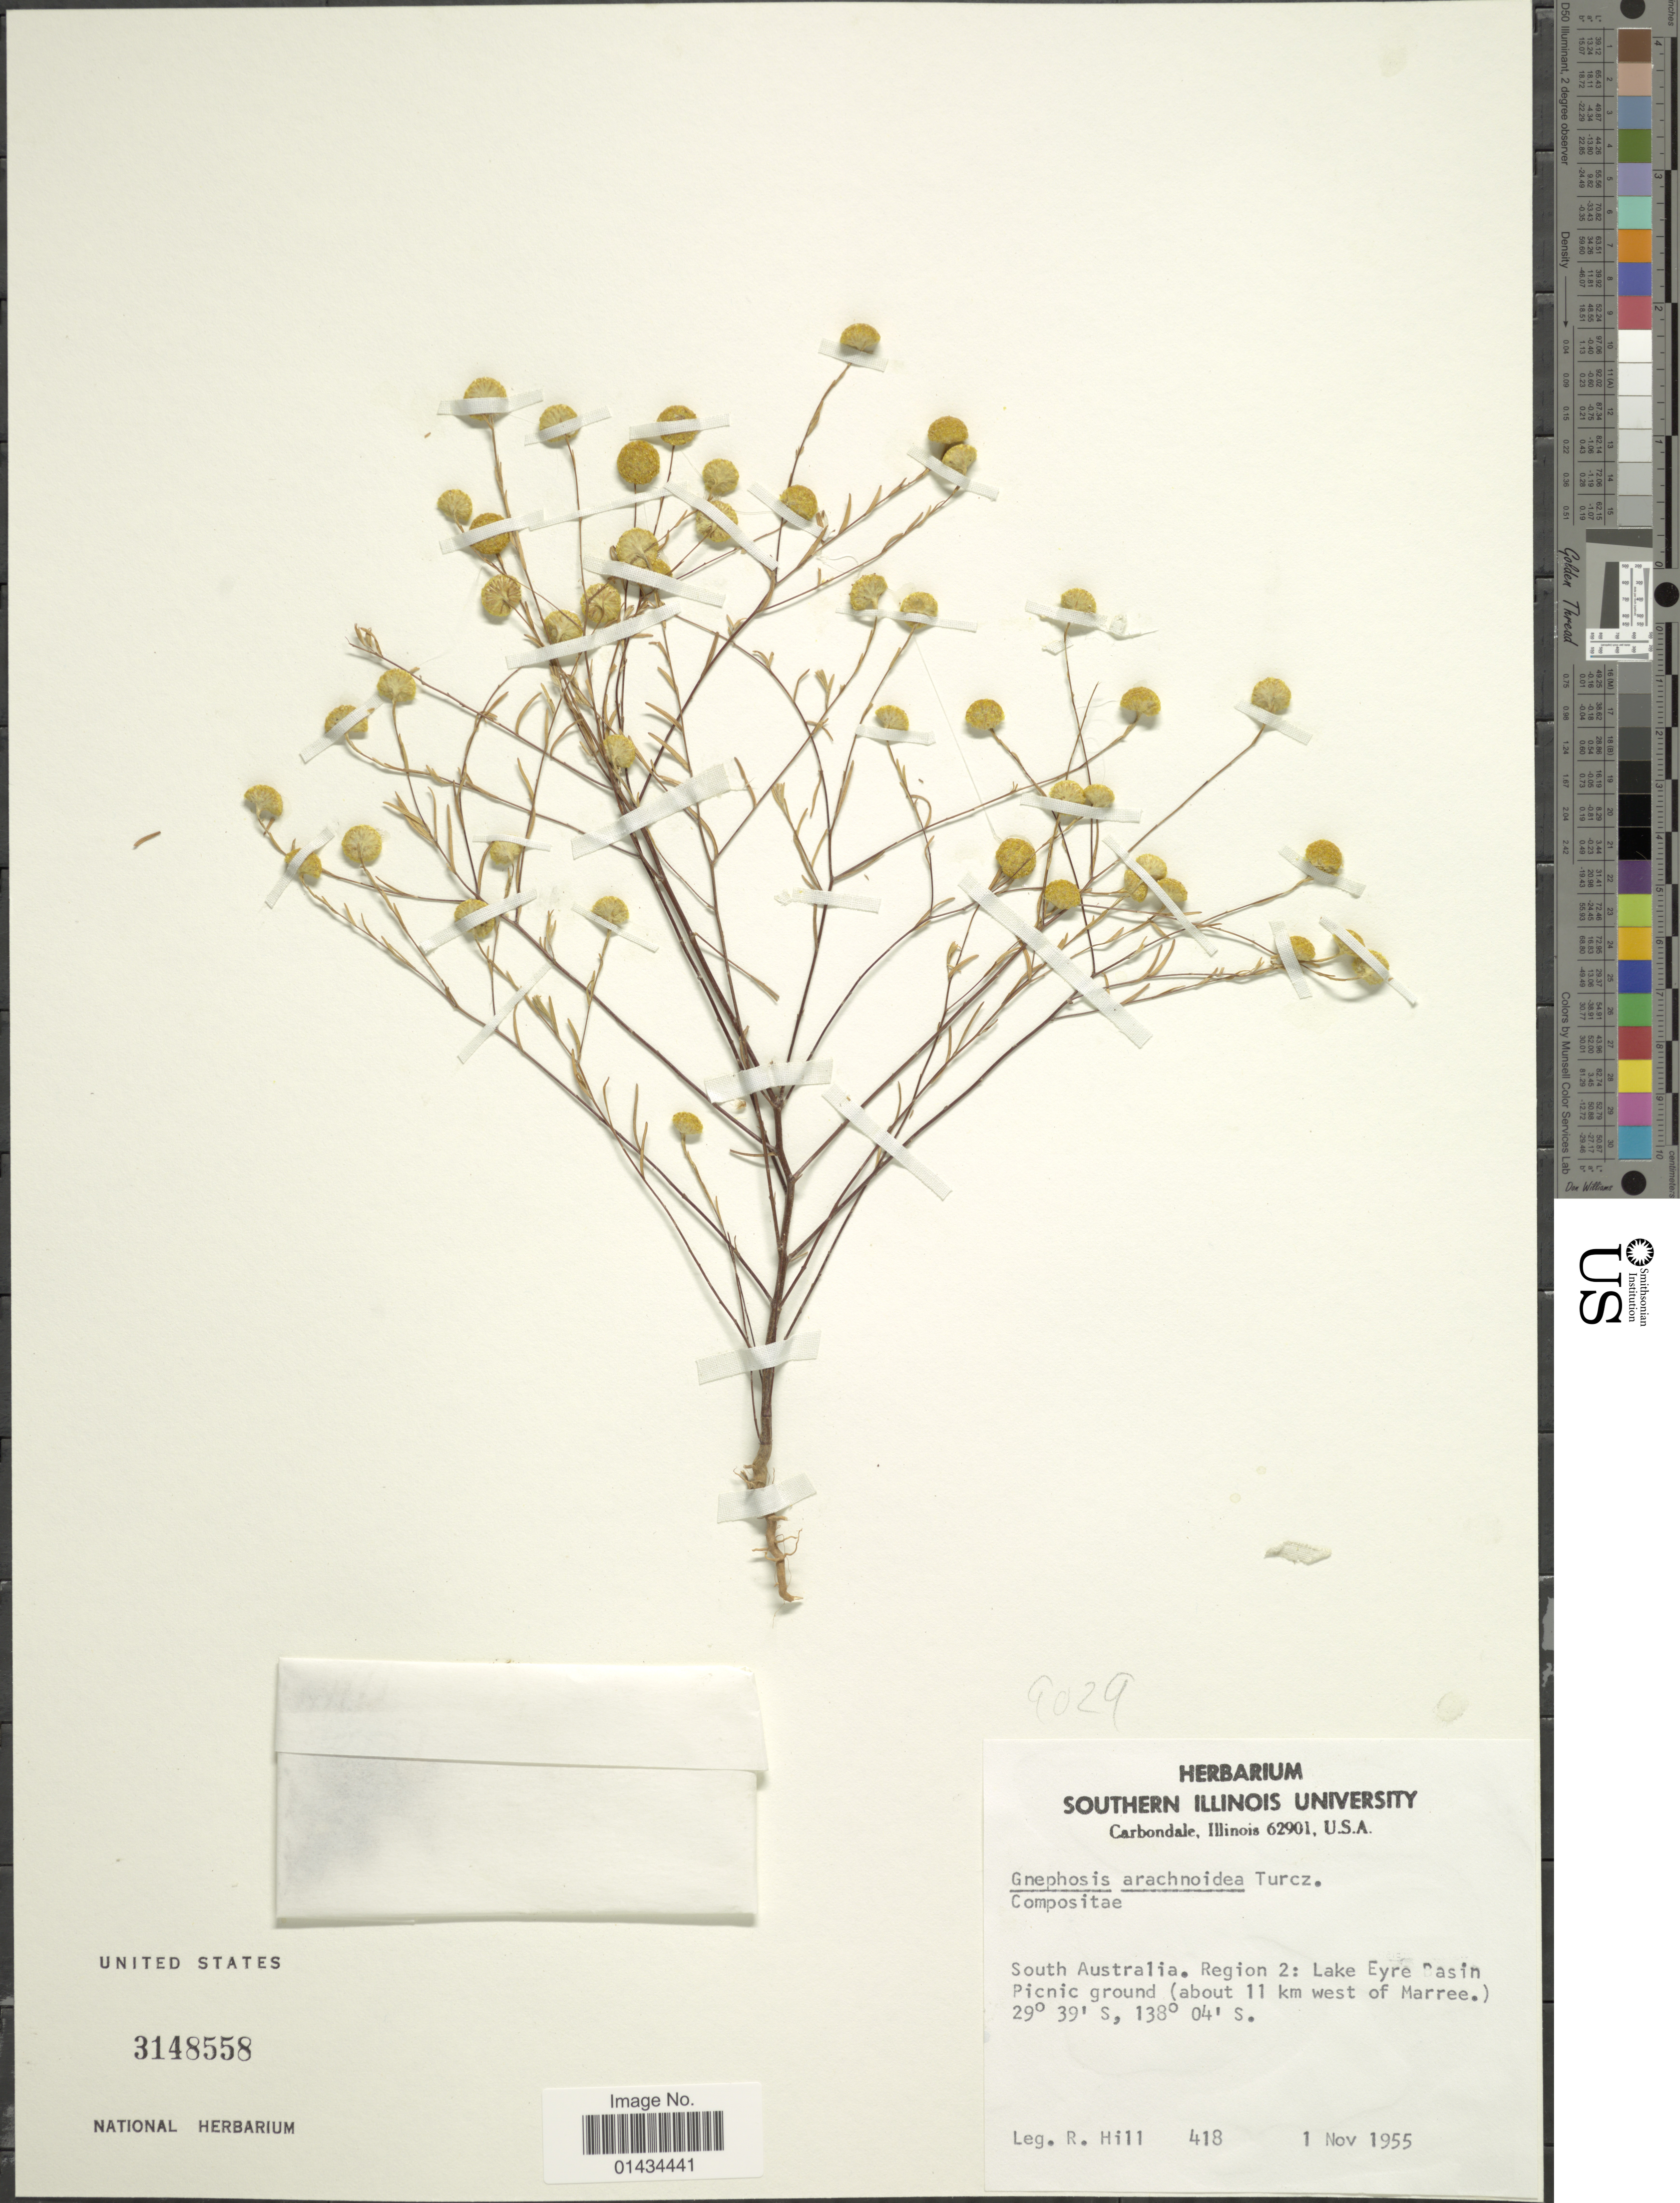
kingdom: Plantae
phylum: Tracheophyta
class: Magnoliopsida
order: Asterales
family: Asteraceae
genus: Gnephosis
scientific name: Gnephosis arachnoidea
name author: Turcz.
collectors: R. Hill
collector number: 418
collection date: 1955-11-01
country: Australia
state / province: South Australia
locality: Region 2: Lake Eyre Basin Picnic ground (about 11 km west of Marree)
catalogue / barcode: US 3148558